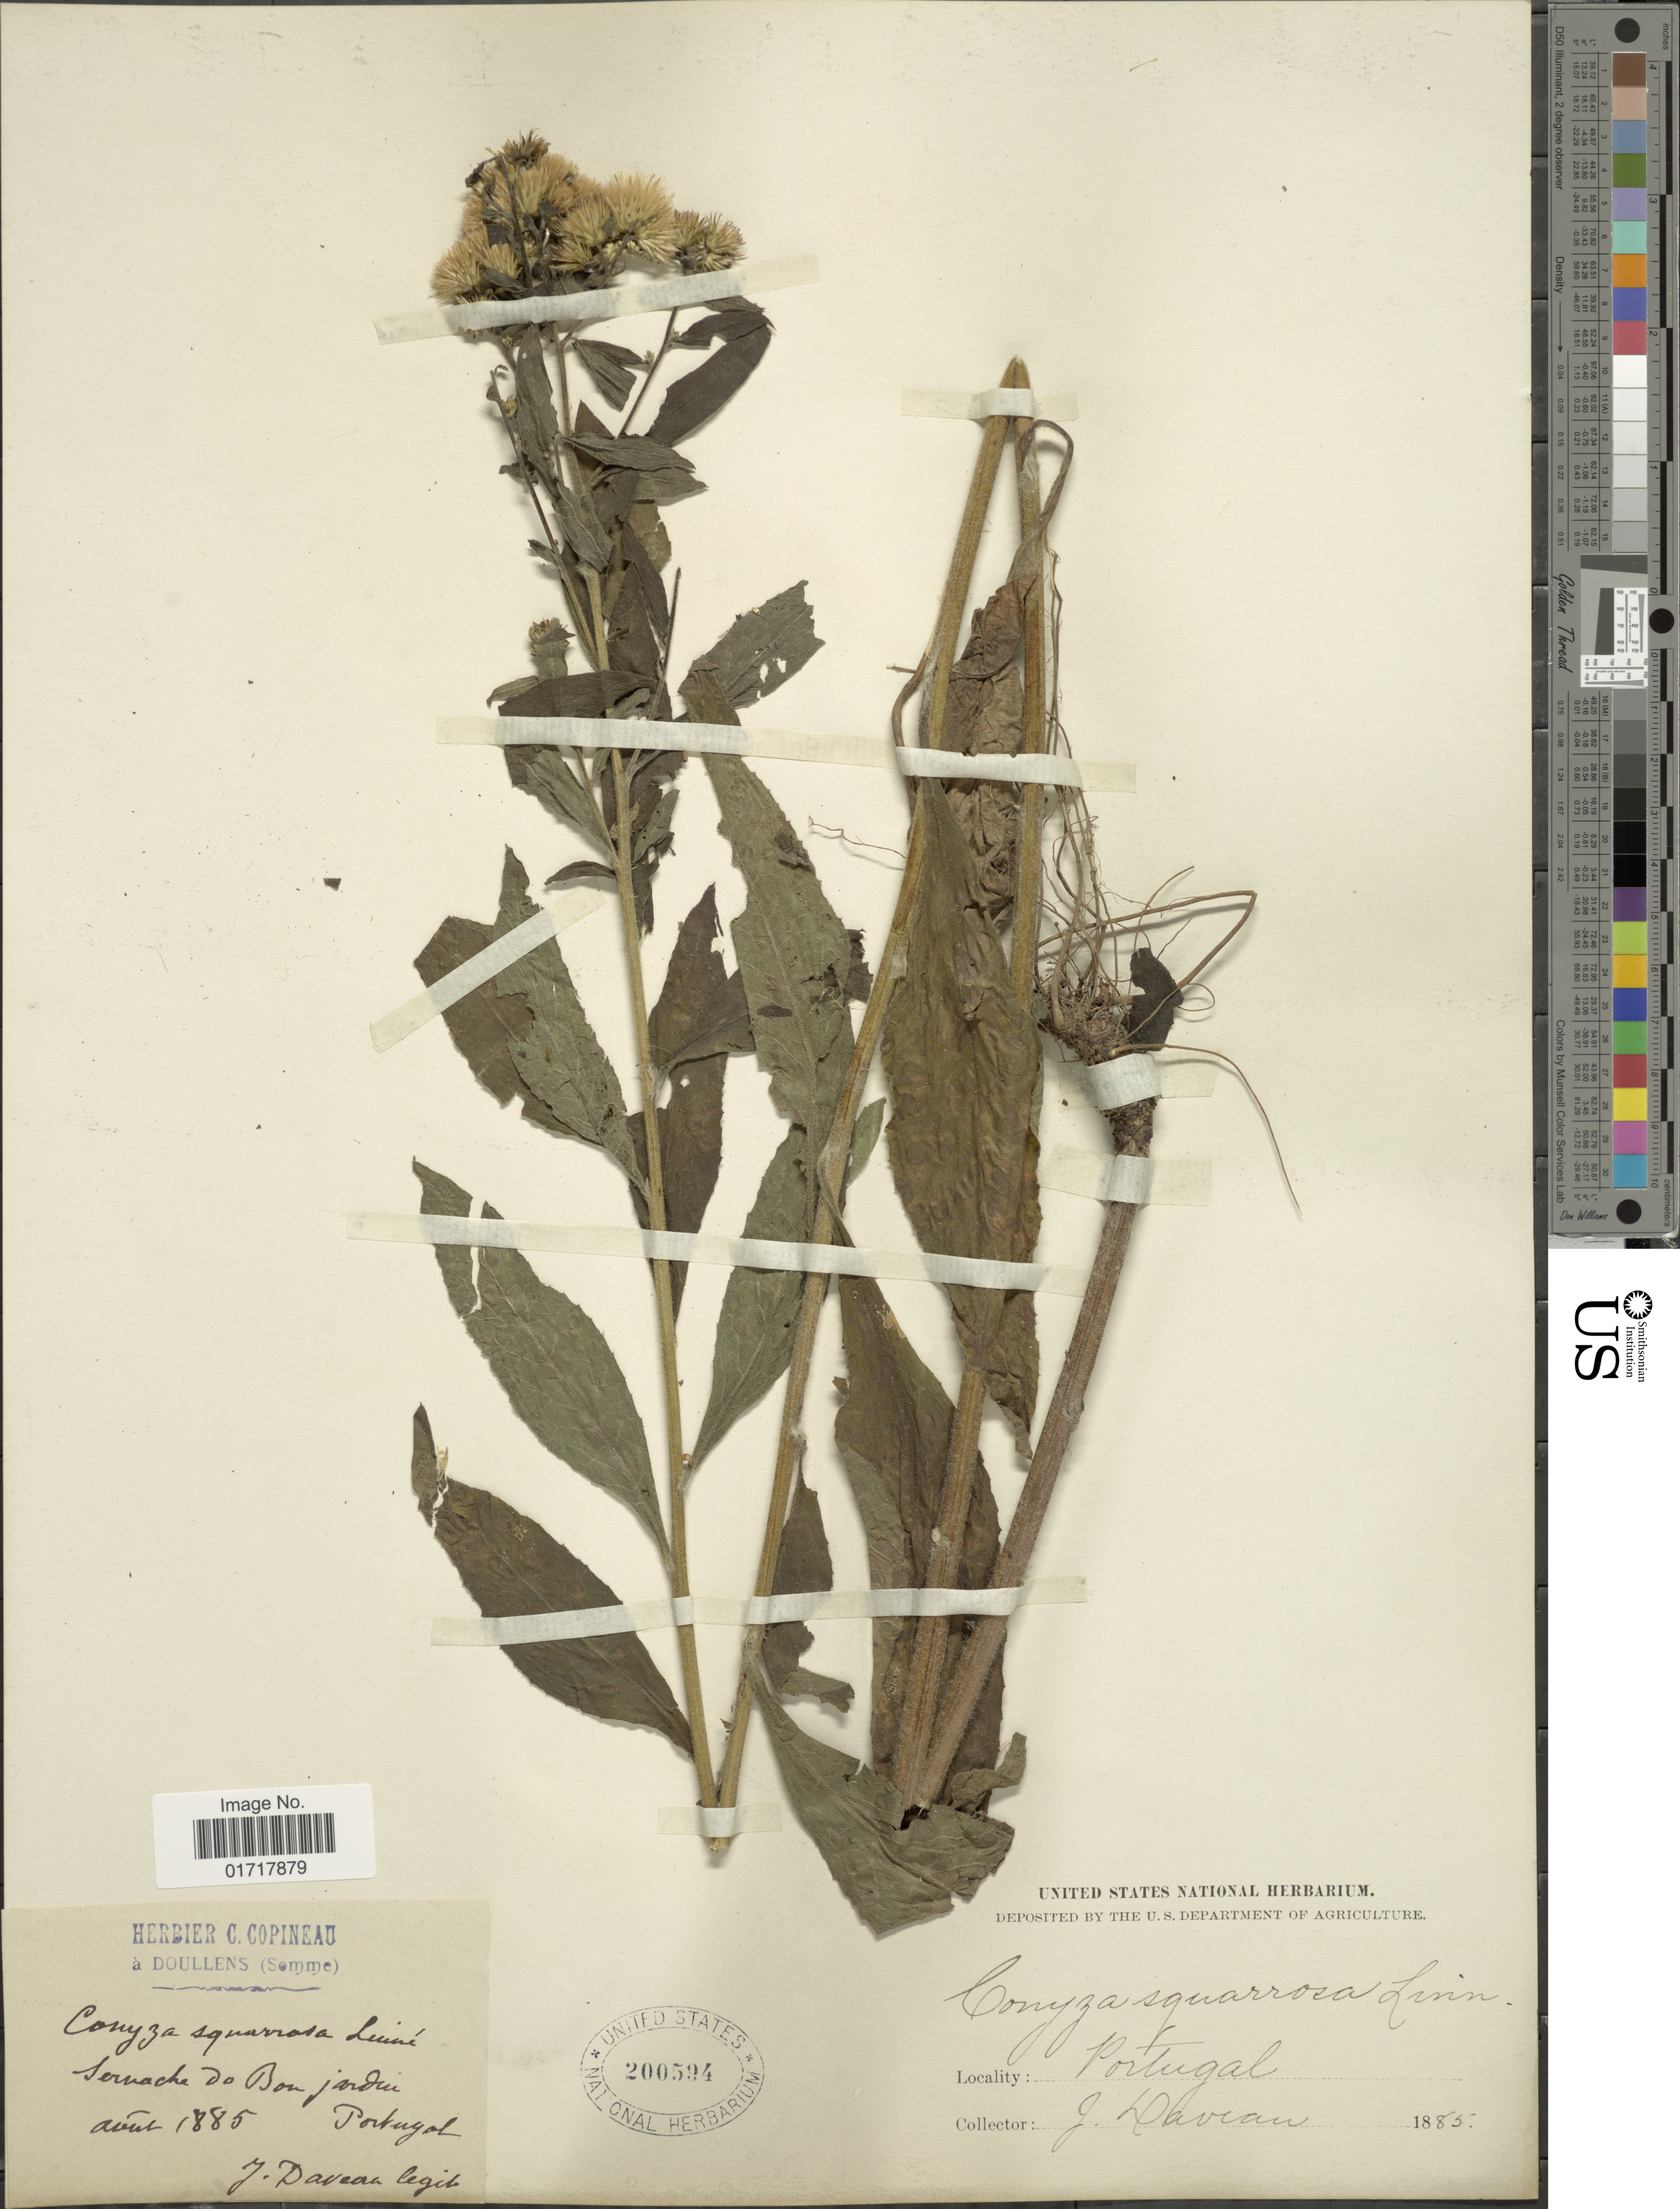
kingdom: Plantae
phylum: Tracheophyta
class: Magnoliopsida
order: Asterales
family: Asteraceae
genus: Conyza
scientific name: Conyza squamosa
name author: Bory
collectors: J. Davian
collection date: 1885-08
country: Portugal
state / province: Castelo Branco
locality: Sernache do Bon jardin.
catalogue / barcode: US 200594